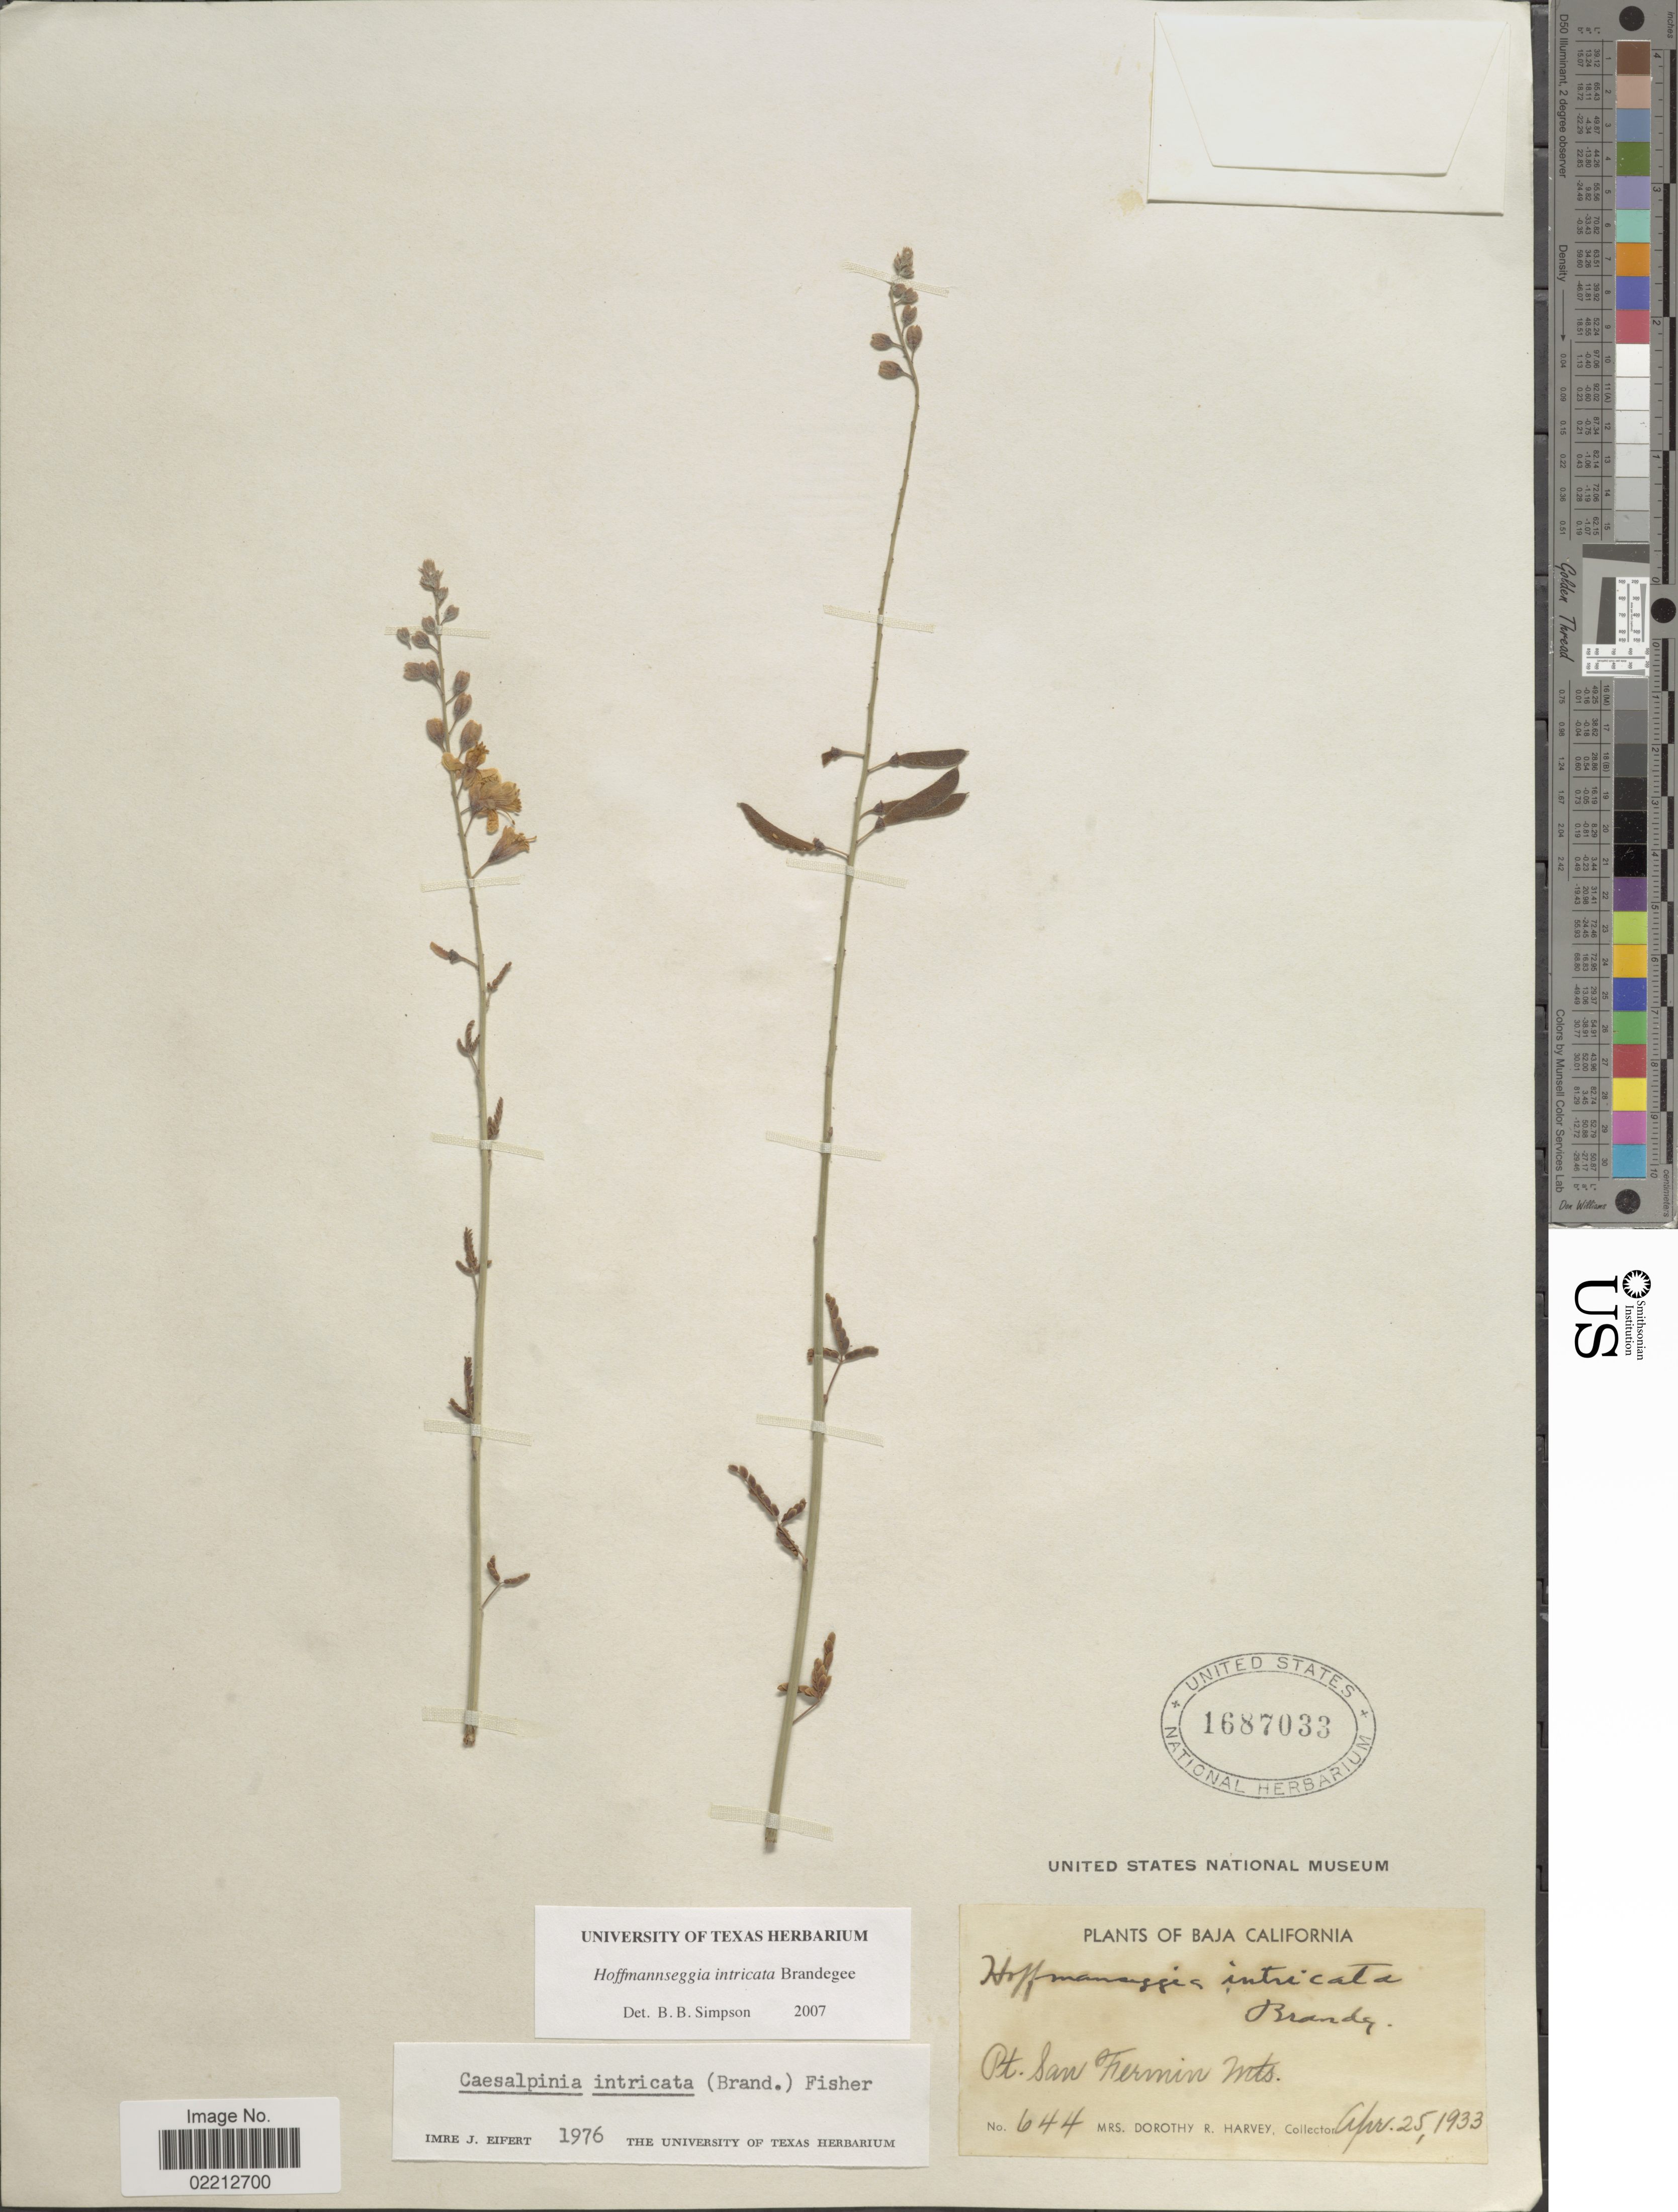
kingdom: Plantae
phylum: Tracheophyta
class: Magnoliopsida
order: Fabales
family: Fabaceae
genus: Hoffmannseggia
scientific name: Hoffmannseggia intricata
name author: Brandegee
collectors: Harvey, Mrs. D. R.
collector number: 644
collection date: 1933-04-25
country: Mexico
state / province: Baja California Norte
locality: Pt. San Fermin Mts.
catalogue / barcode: US 1687033